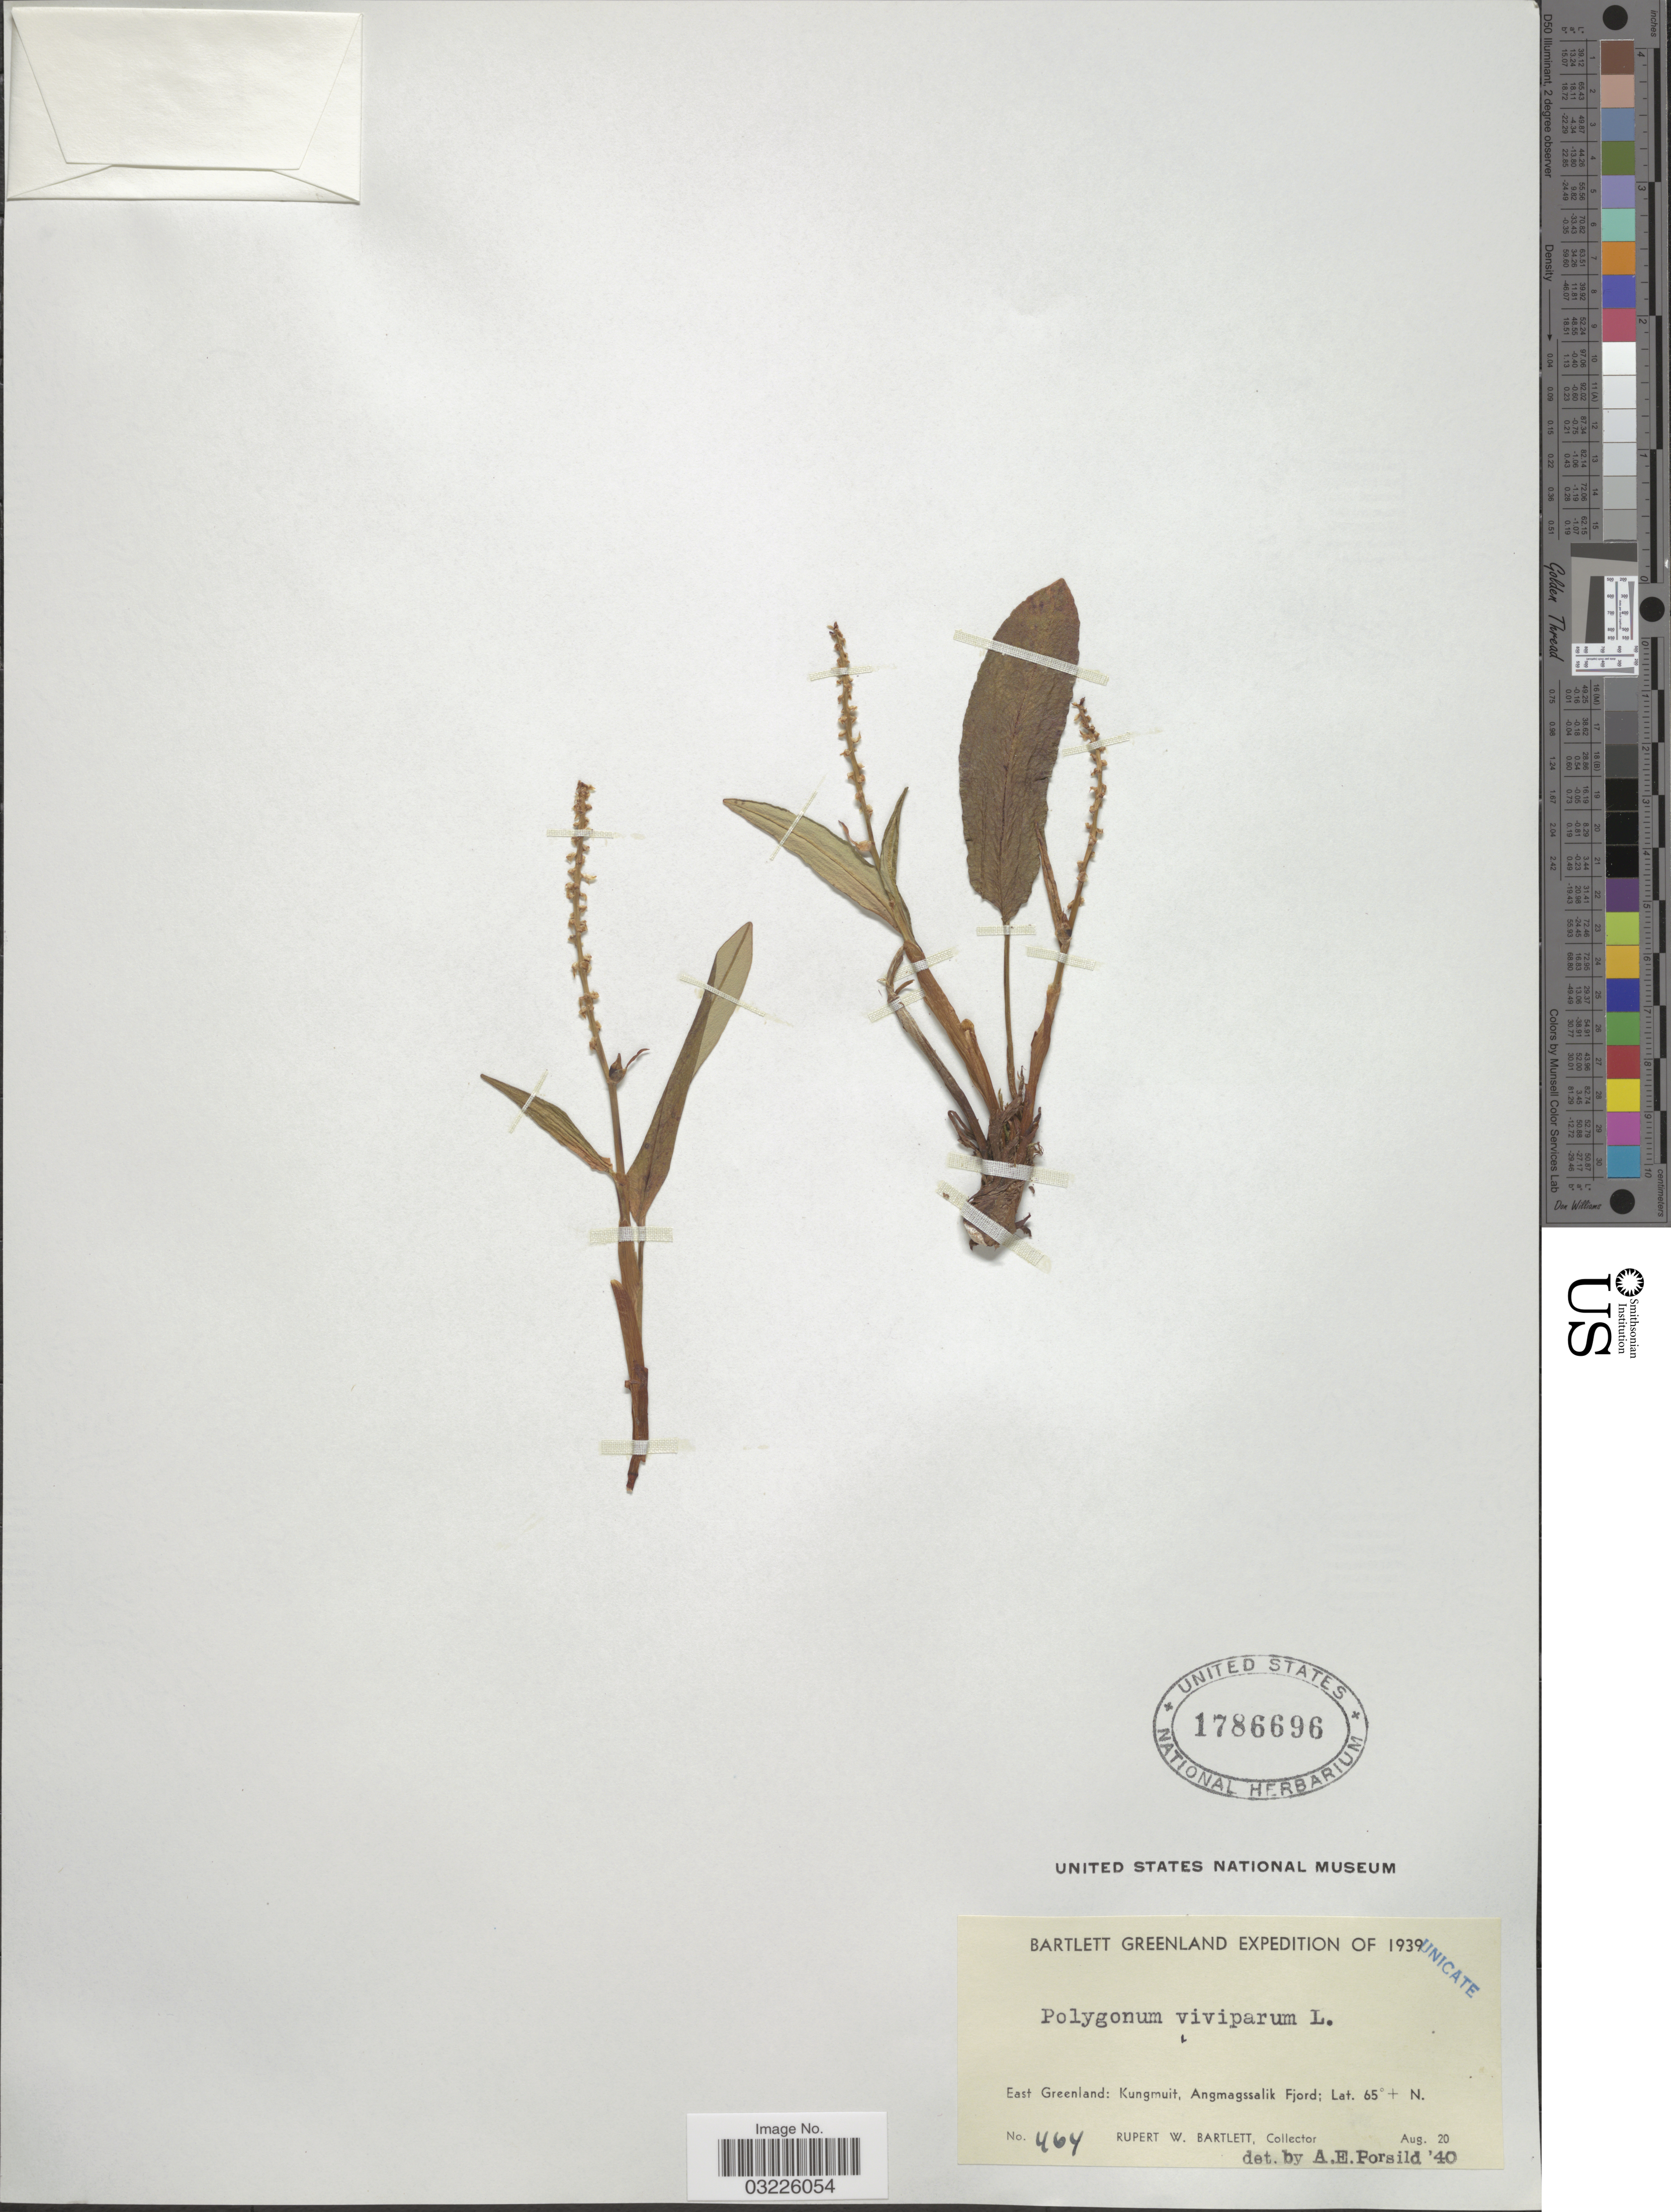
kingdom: Plantae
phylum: Tracheophyta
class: Magnoliopsida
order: Caryophyllales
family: Polygonaceae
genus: Bistorta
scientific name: Bistorta vivipara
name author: (L.) Delarbre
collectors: R. W. Bartlett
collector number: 464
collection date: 1939-08-20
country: Greenland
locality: East Greenland: Kungmuit, Angmagssalik Fjord.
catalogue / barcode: US 1786696